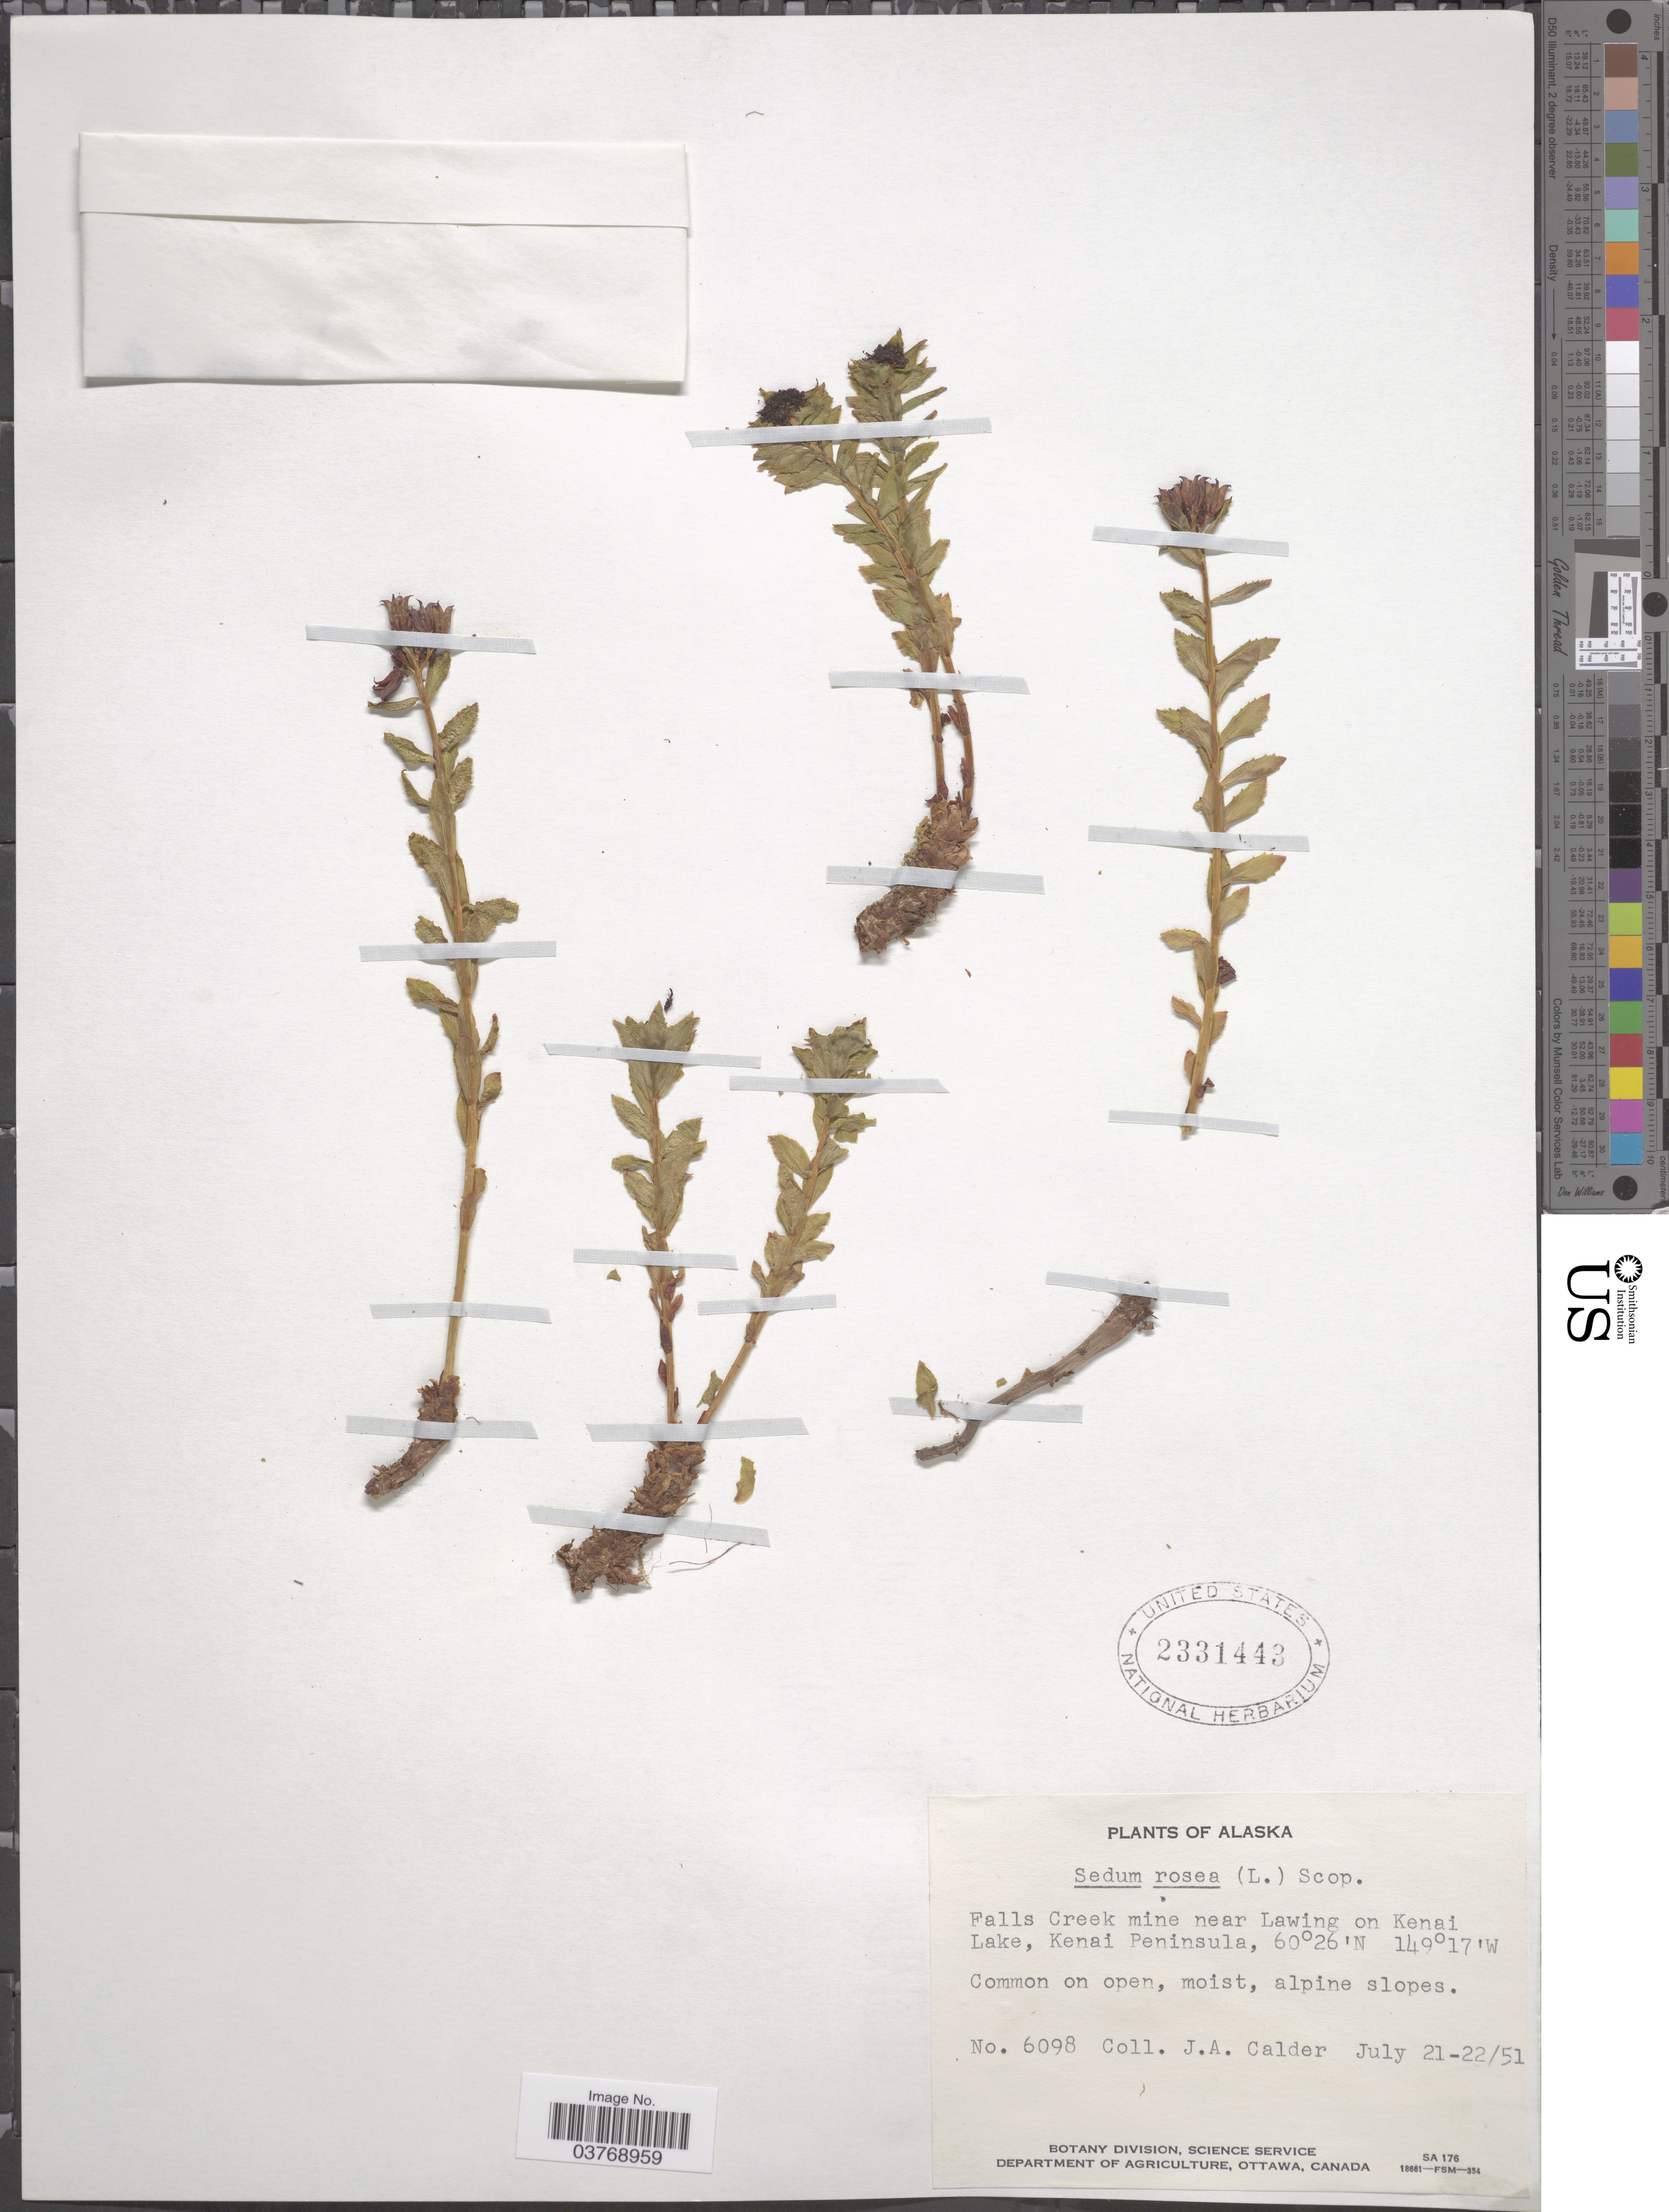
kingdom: Plantae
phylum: Tracheophyta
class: Magnoliopsida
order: Saxifragales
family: Crassulaceae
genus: Rhodiola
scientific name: Rhodiola rosea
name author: L.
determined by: Strong, Mark T., (BOT), Smithsonian Institution - National Museum of Natural History (UNITED STATES)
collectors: J. A. Calder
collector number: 6098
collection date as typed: Transcribed d/m/y: 21/7/51 to 22/7/51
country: United States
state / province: Alaska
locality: Falls Creek mine near Lawing on Kenai Lake, Kenai Peninsula.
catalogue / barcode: US 2331443